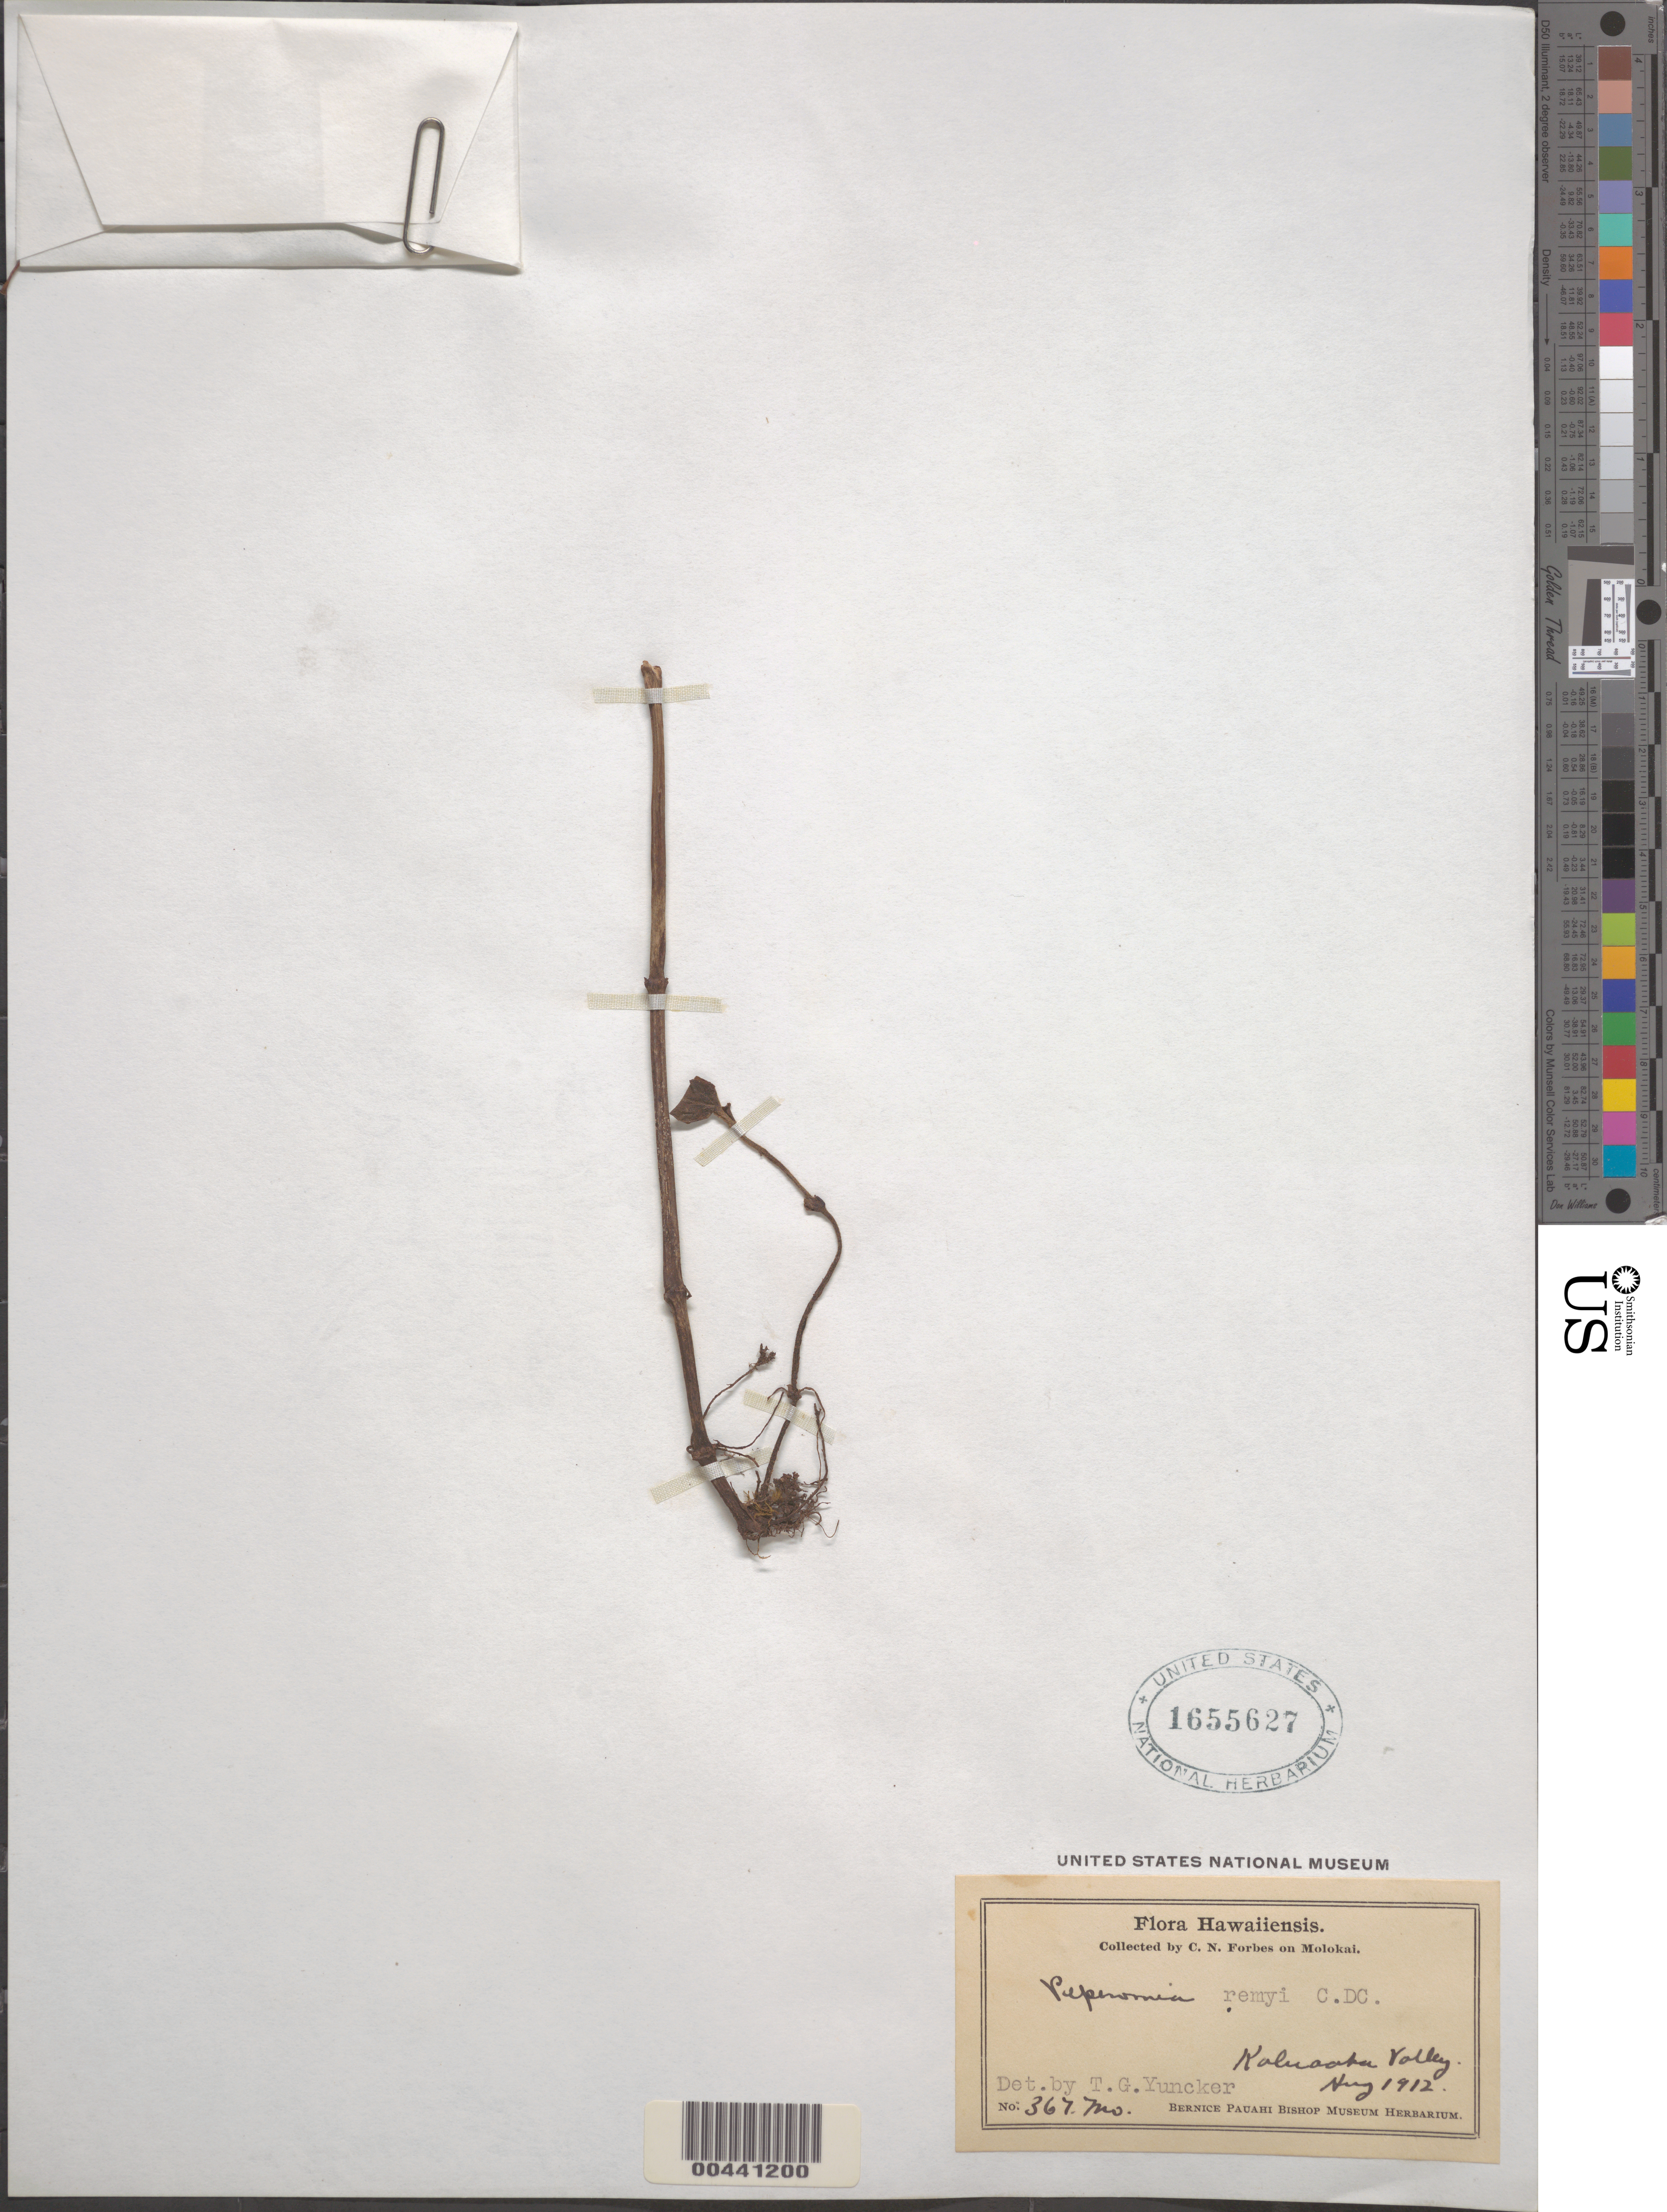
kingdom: Plantae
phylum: Tracheophyta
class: Magnoliopsida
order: Piperales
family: Piperaceae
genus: Peperomia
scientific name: Peperomia remyi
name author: C. DC.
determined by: Yuncker, T. G.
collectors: C. N. Forbes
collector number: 367.Mo.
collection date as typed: Aug 1912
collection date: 1912-08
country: United States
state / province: Hawaii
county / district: Maui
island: Moloka'i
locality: Kaluaaha Valley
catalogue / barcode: US 1655627